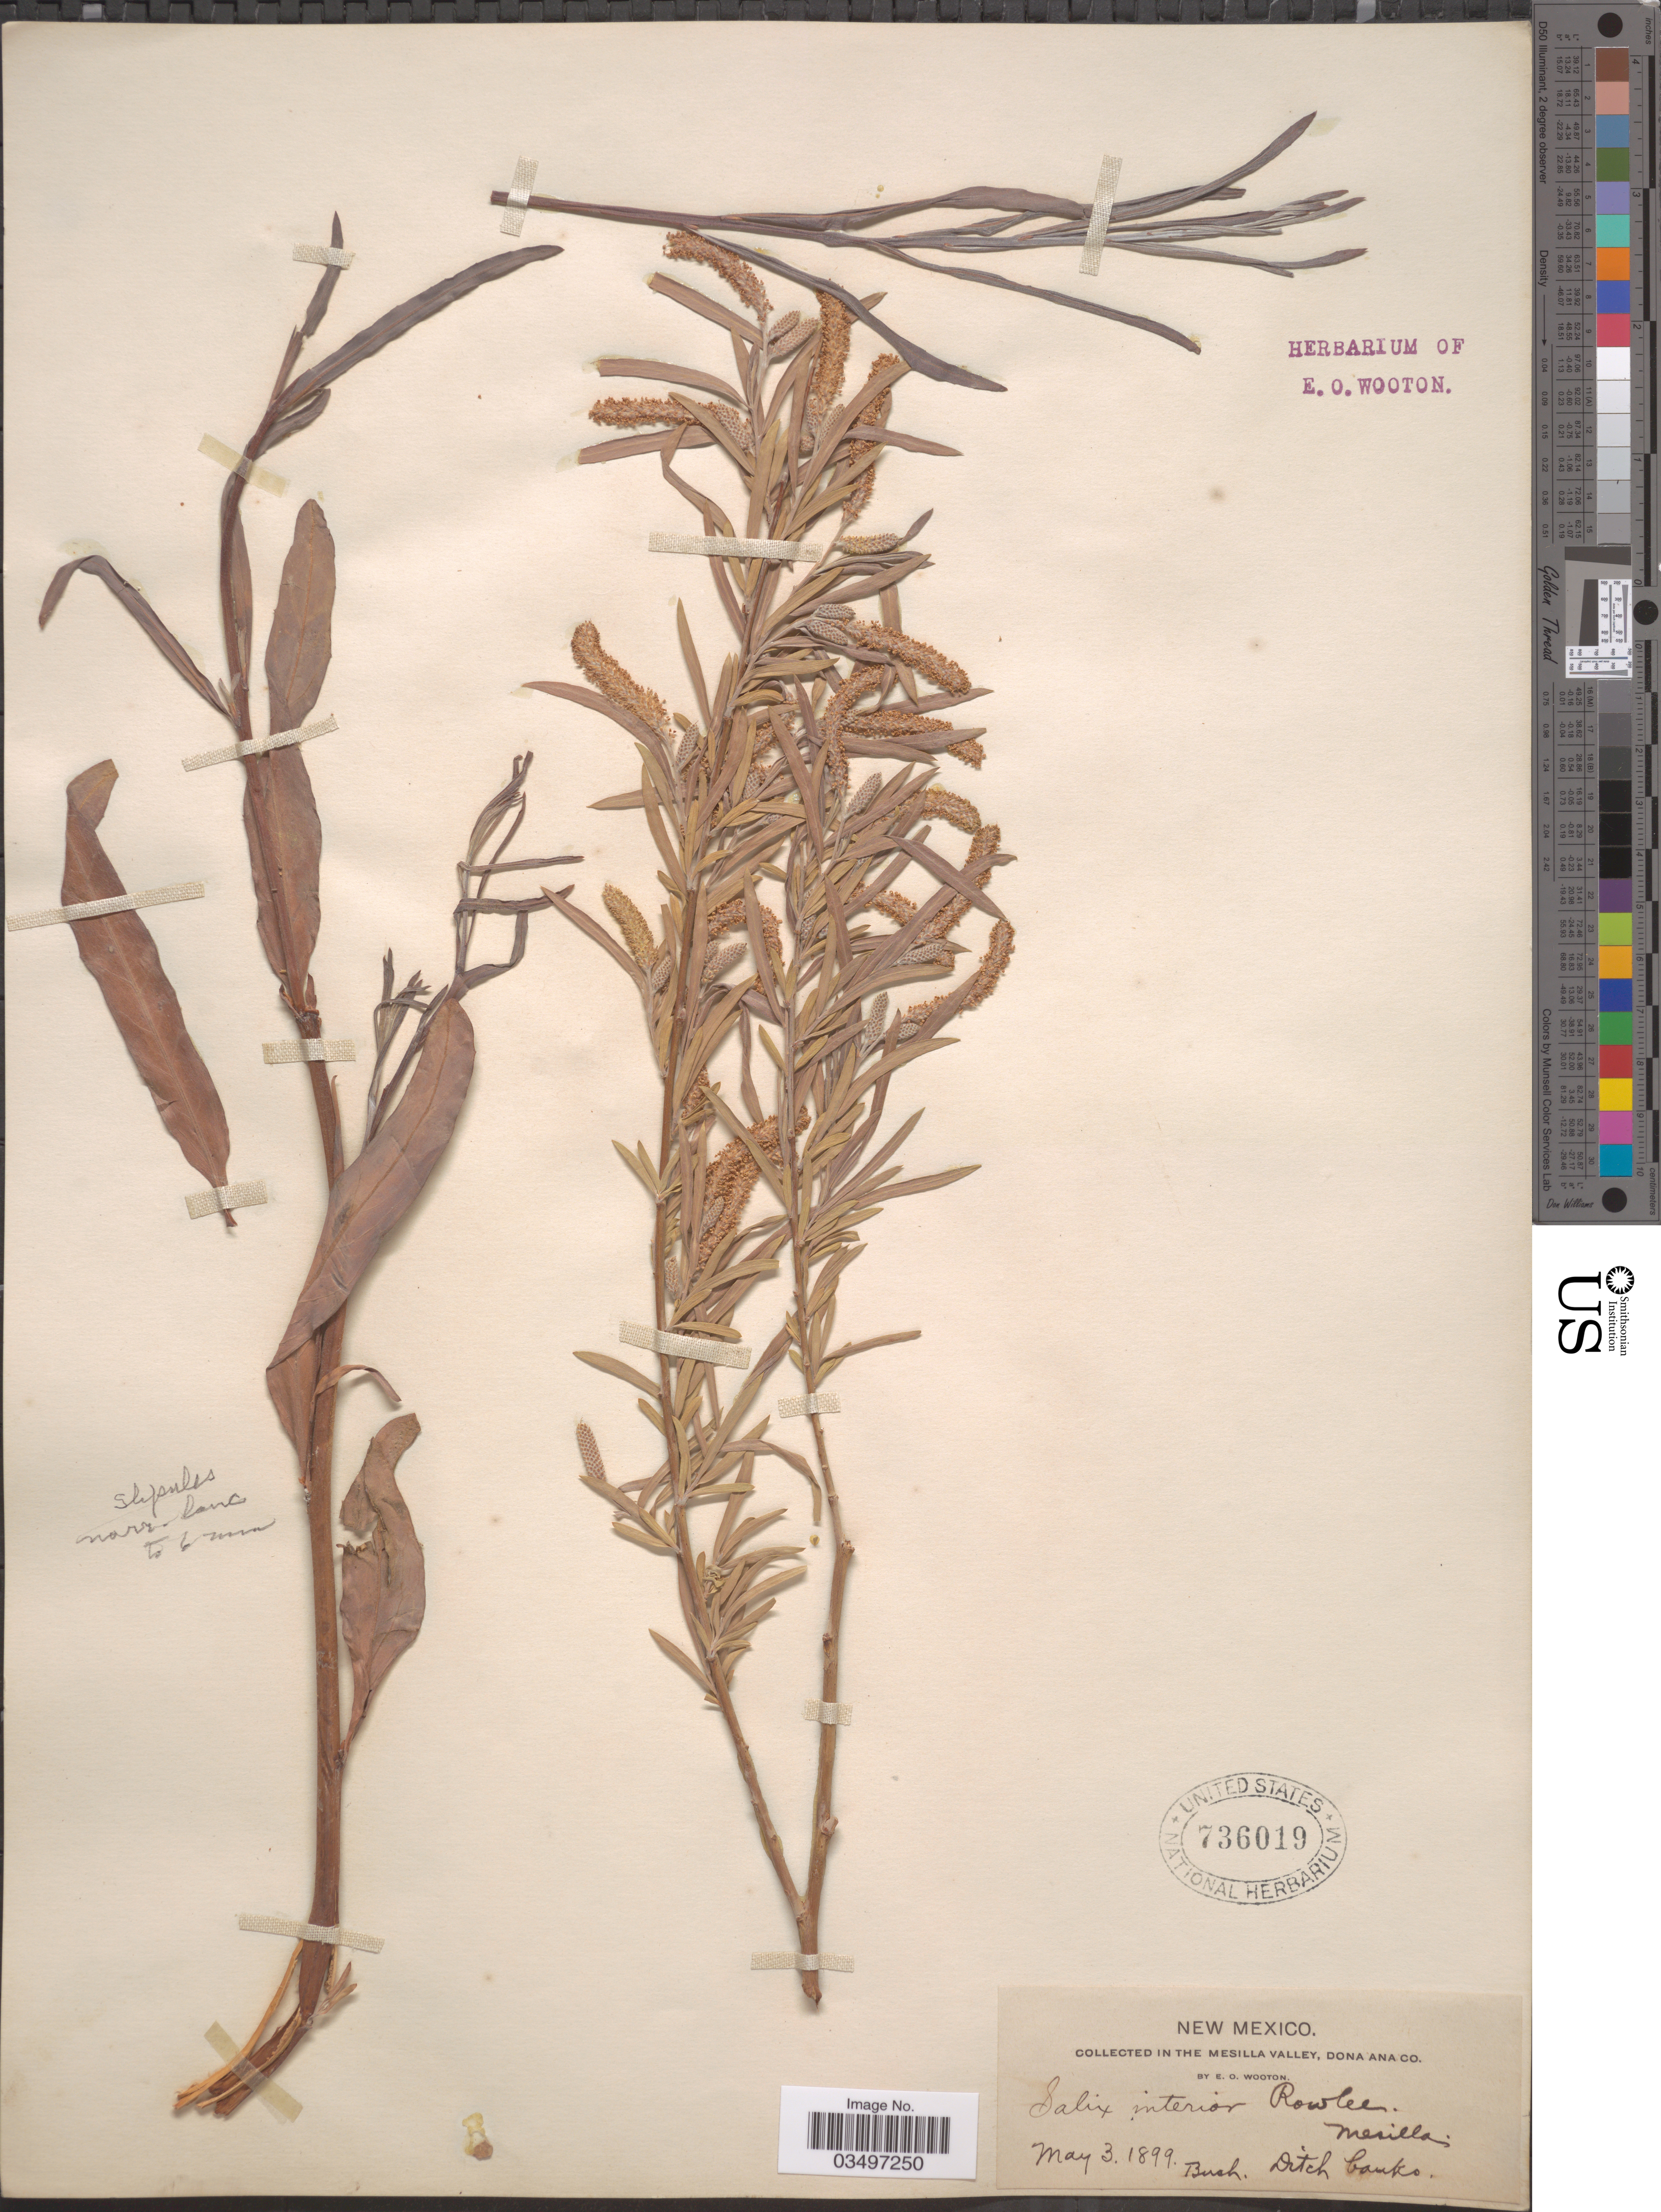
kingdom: Plantae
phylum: Tracheophyta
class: Magnoliopsida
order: Malpighiales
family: Salicaceae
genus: Salix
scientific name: Salix exigua var. stenophylla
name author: (Rydb.) C.K. Schneid.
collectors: E. O. Wooton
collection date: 1899-05-03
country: United States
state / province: New Mexico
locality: In The Mesilla Valley, Dona Ana Co.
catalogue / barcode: US 736019